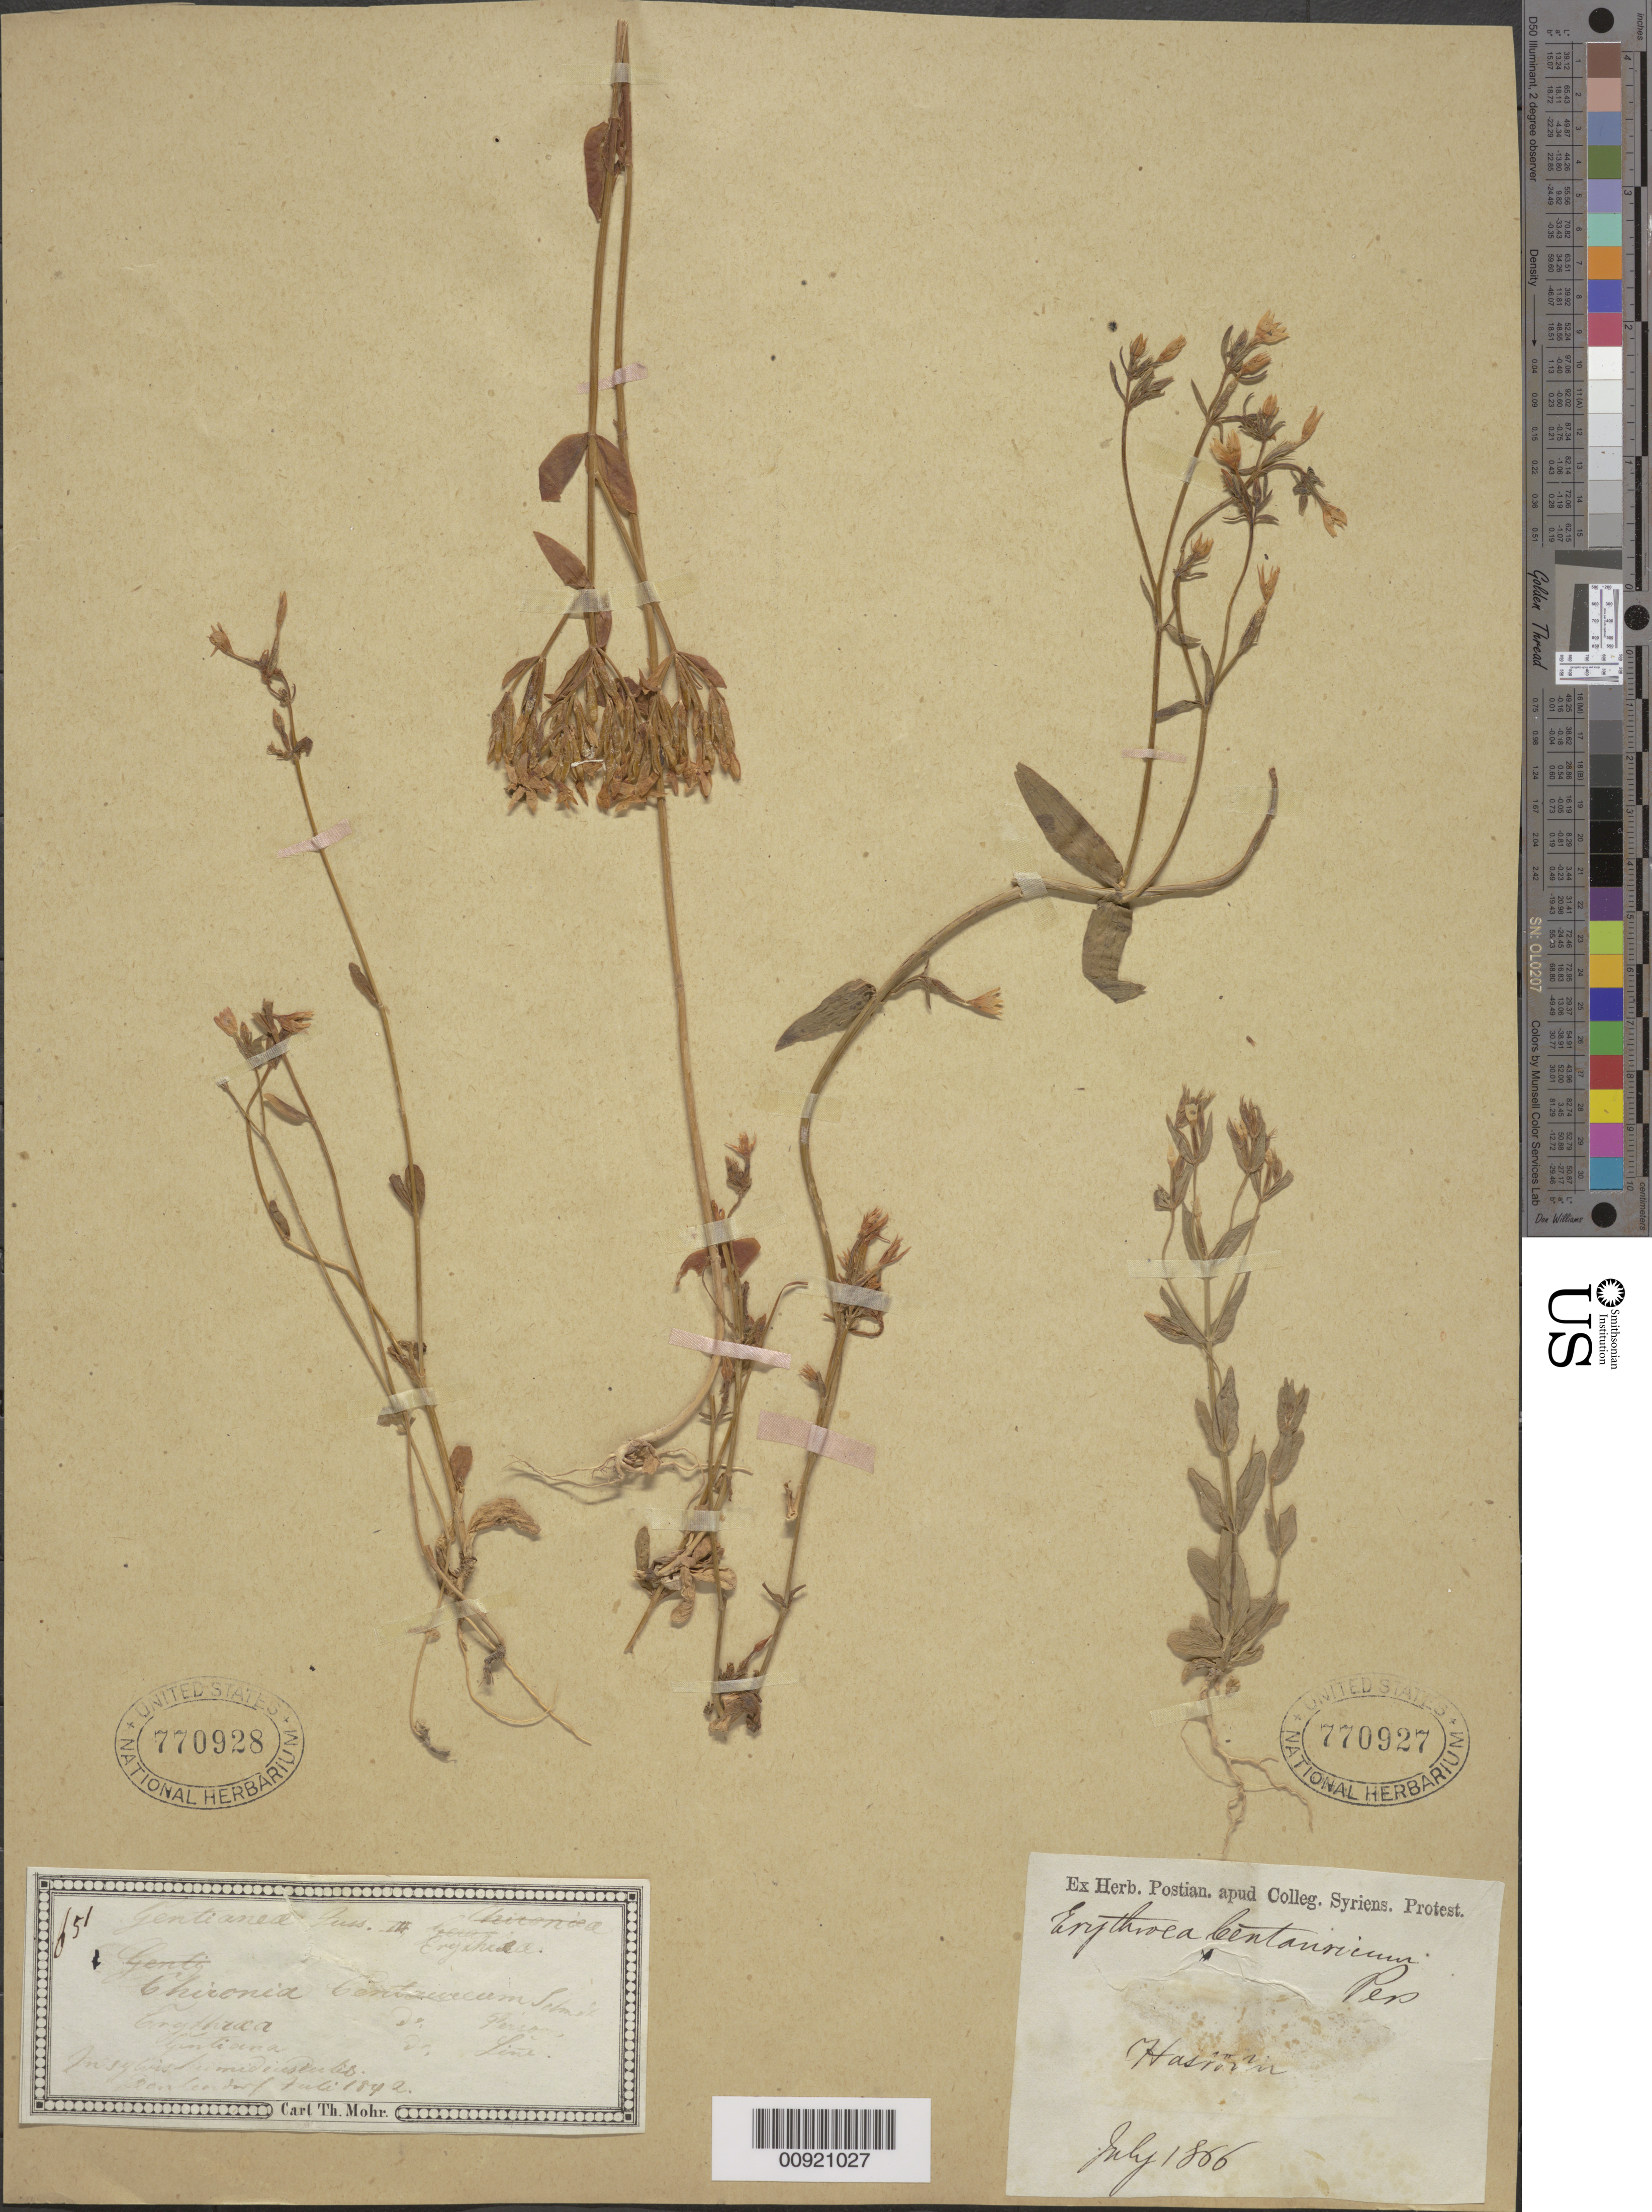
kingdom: Plantae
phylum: Tracheophyta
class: Magnoliopsida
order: Gentianales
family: Gentianaceae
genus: Erythraea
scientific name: Erythraea centaurium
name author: (L.) Borkh.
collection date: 1842-07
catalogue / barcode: US 770928